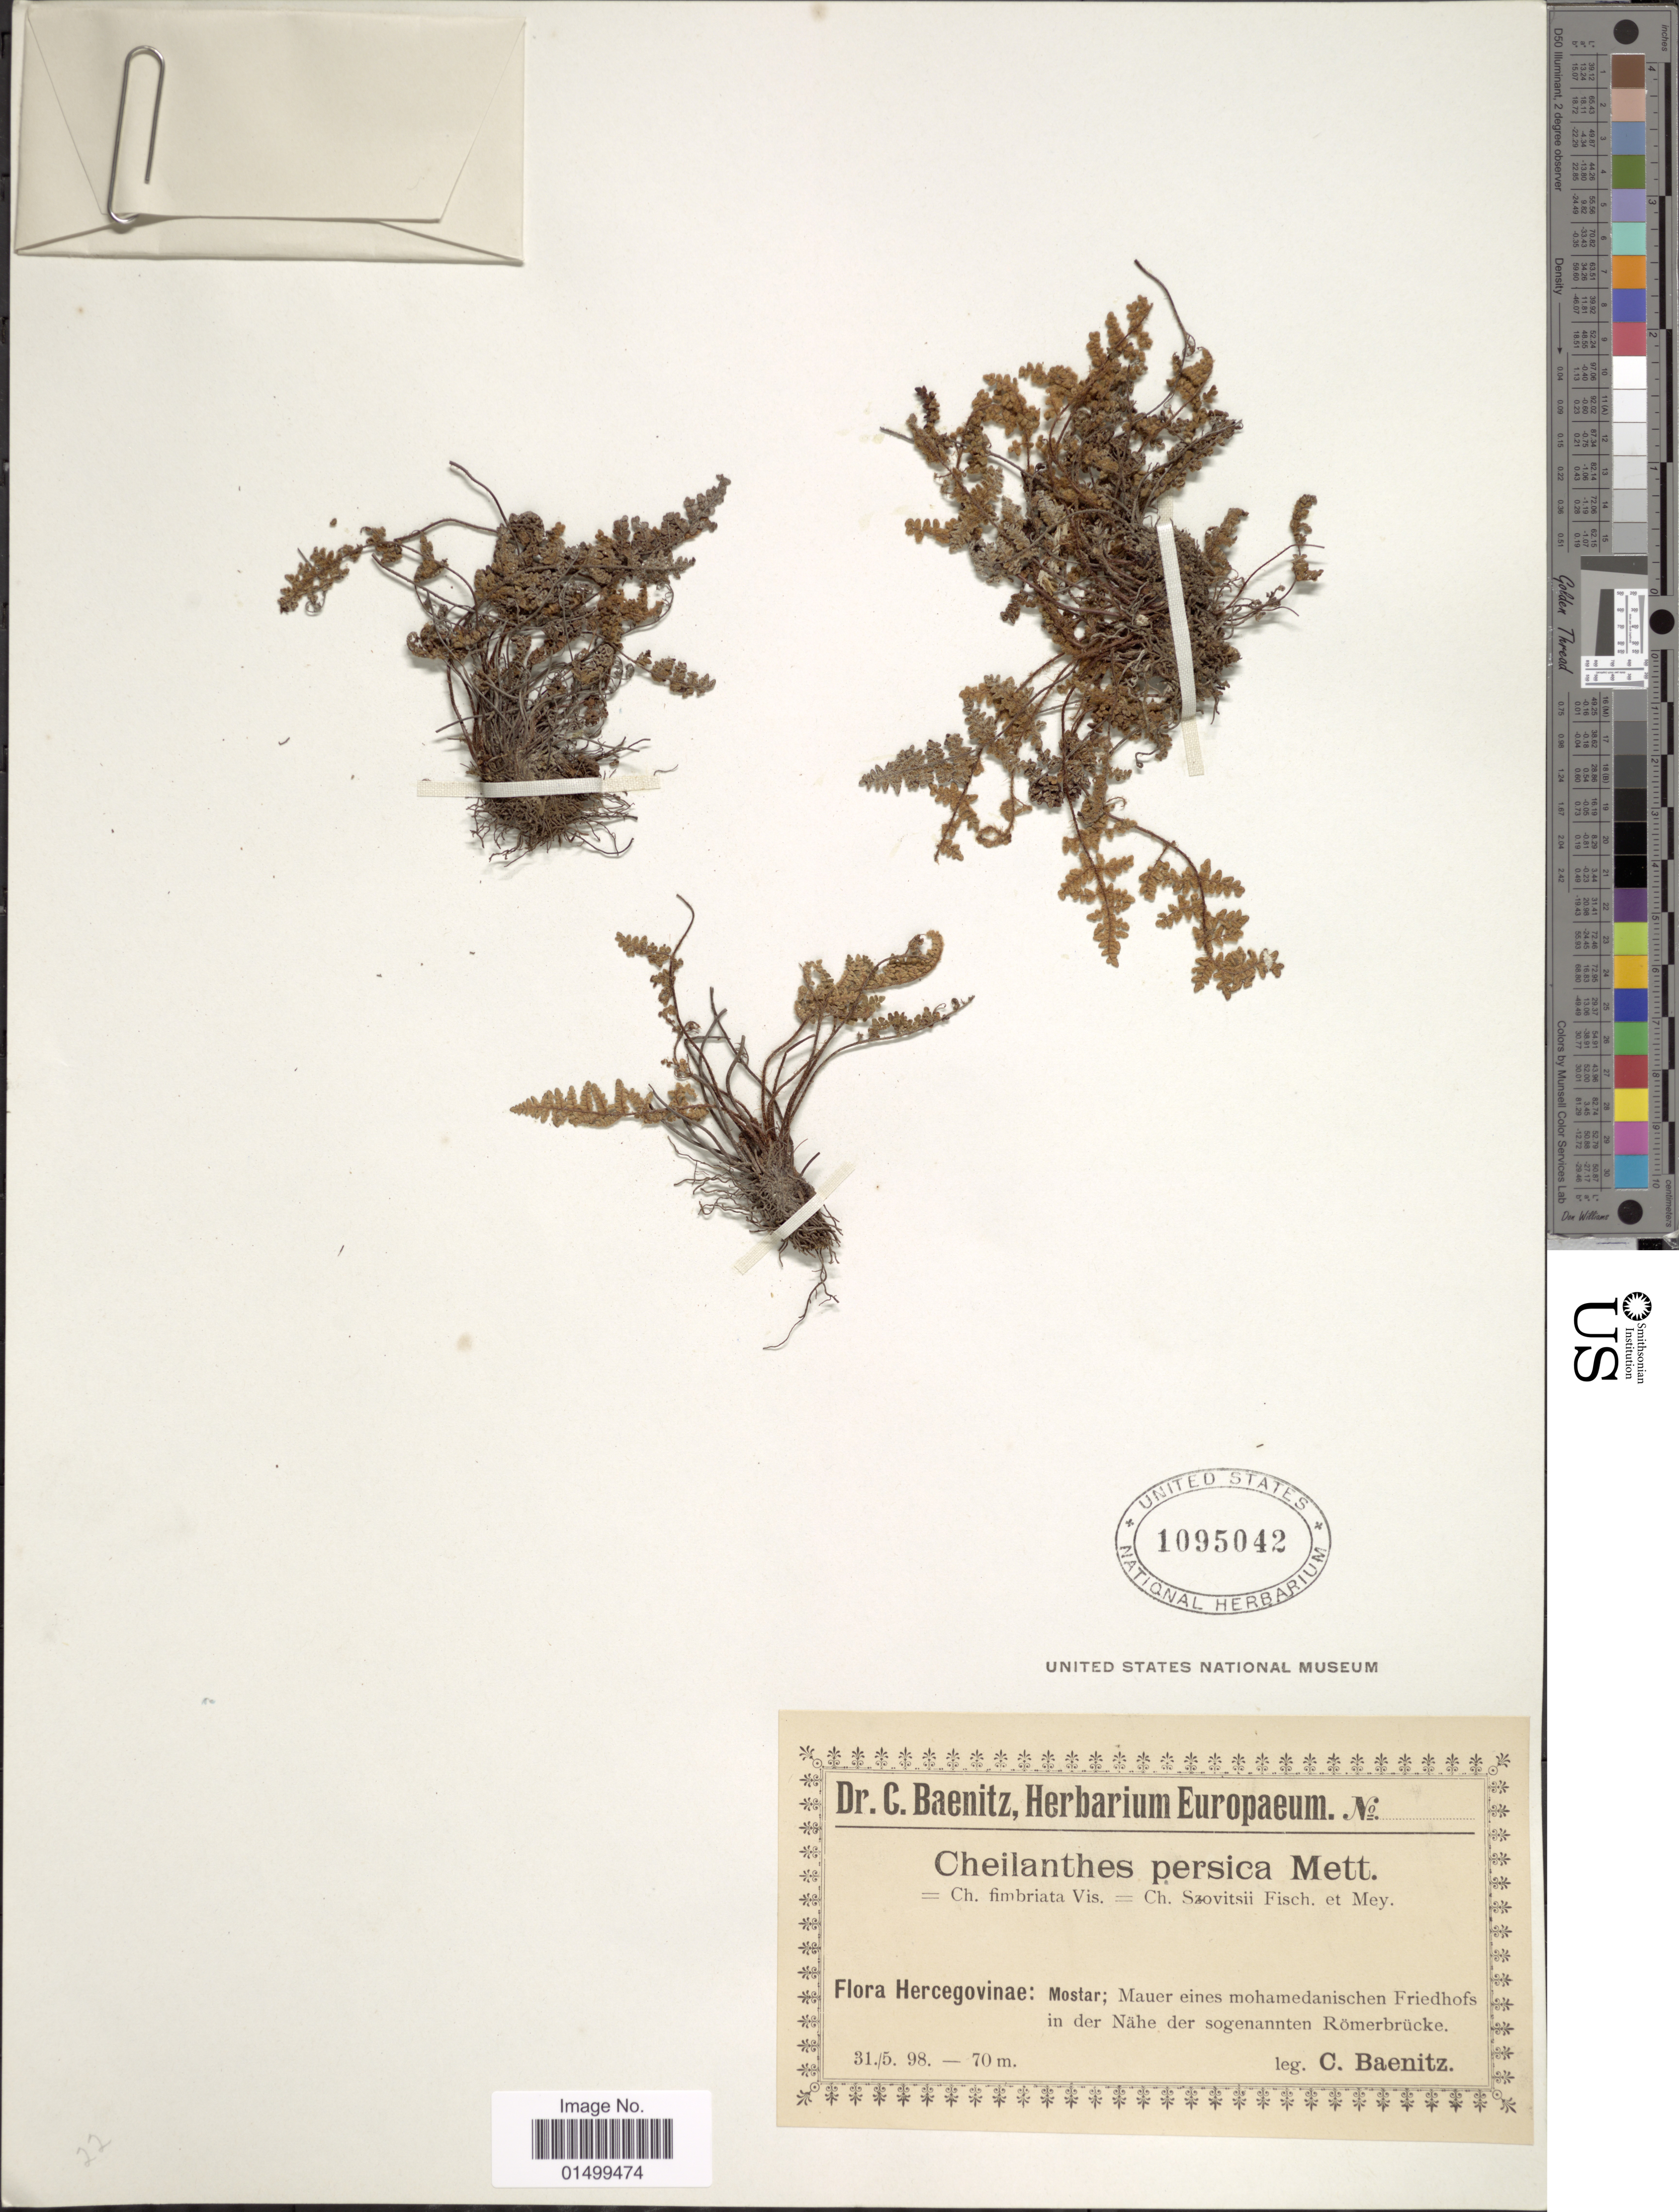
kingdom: Plantae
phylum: Tracheophyta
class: Polypodiopsida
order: Polypodiales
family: Pteridaceae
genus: Cheilanthes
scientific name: Cheilanthes persica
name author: (Bory) Mett. ex Kuhn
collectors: C. G. Baenitz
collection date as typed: Transcribed d/m/y: 31/5/98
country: Bosnia and Herzegovina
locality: Mostar; Mauer eines mohamedanischen Friedhofs in der Nahe der sogenannten Romerbrucke.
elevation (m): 70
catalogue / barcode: US 1095042